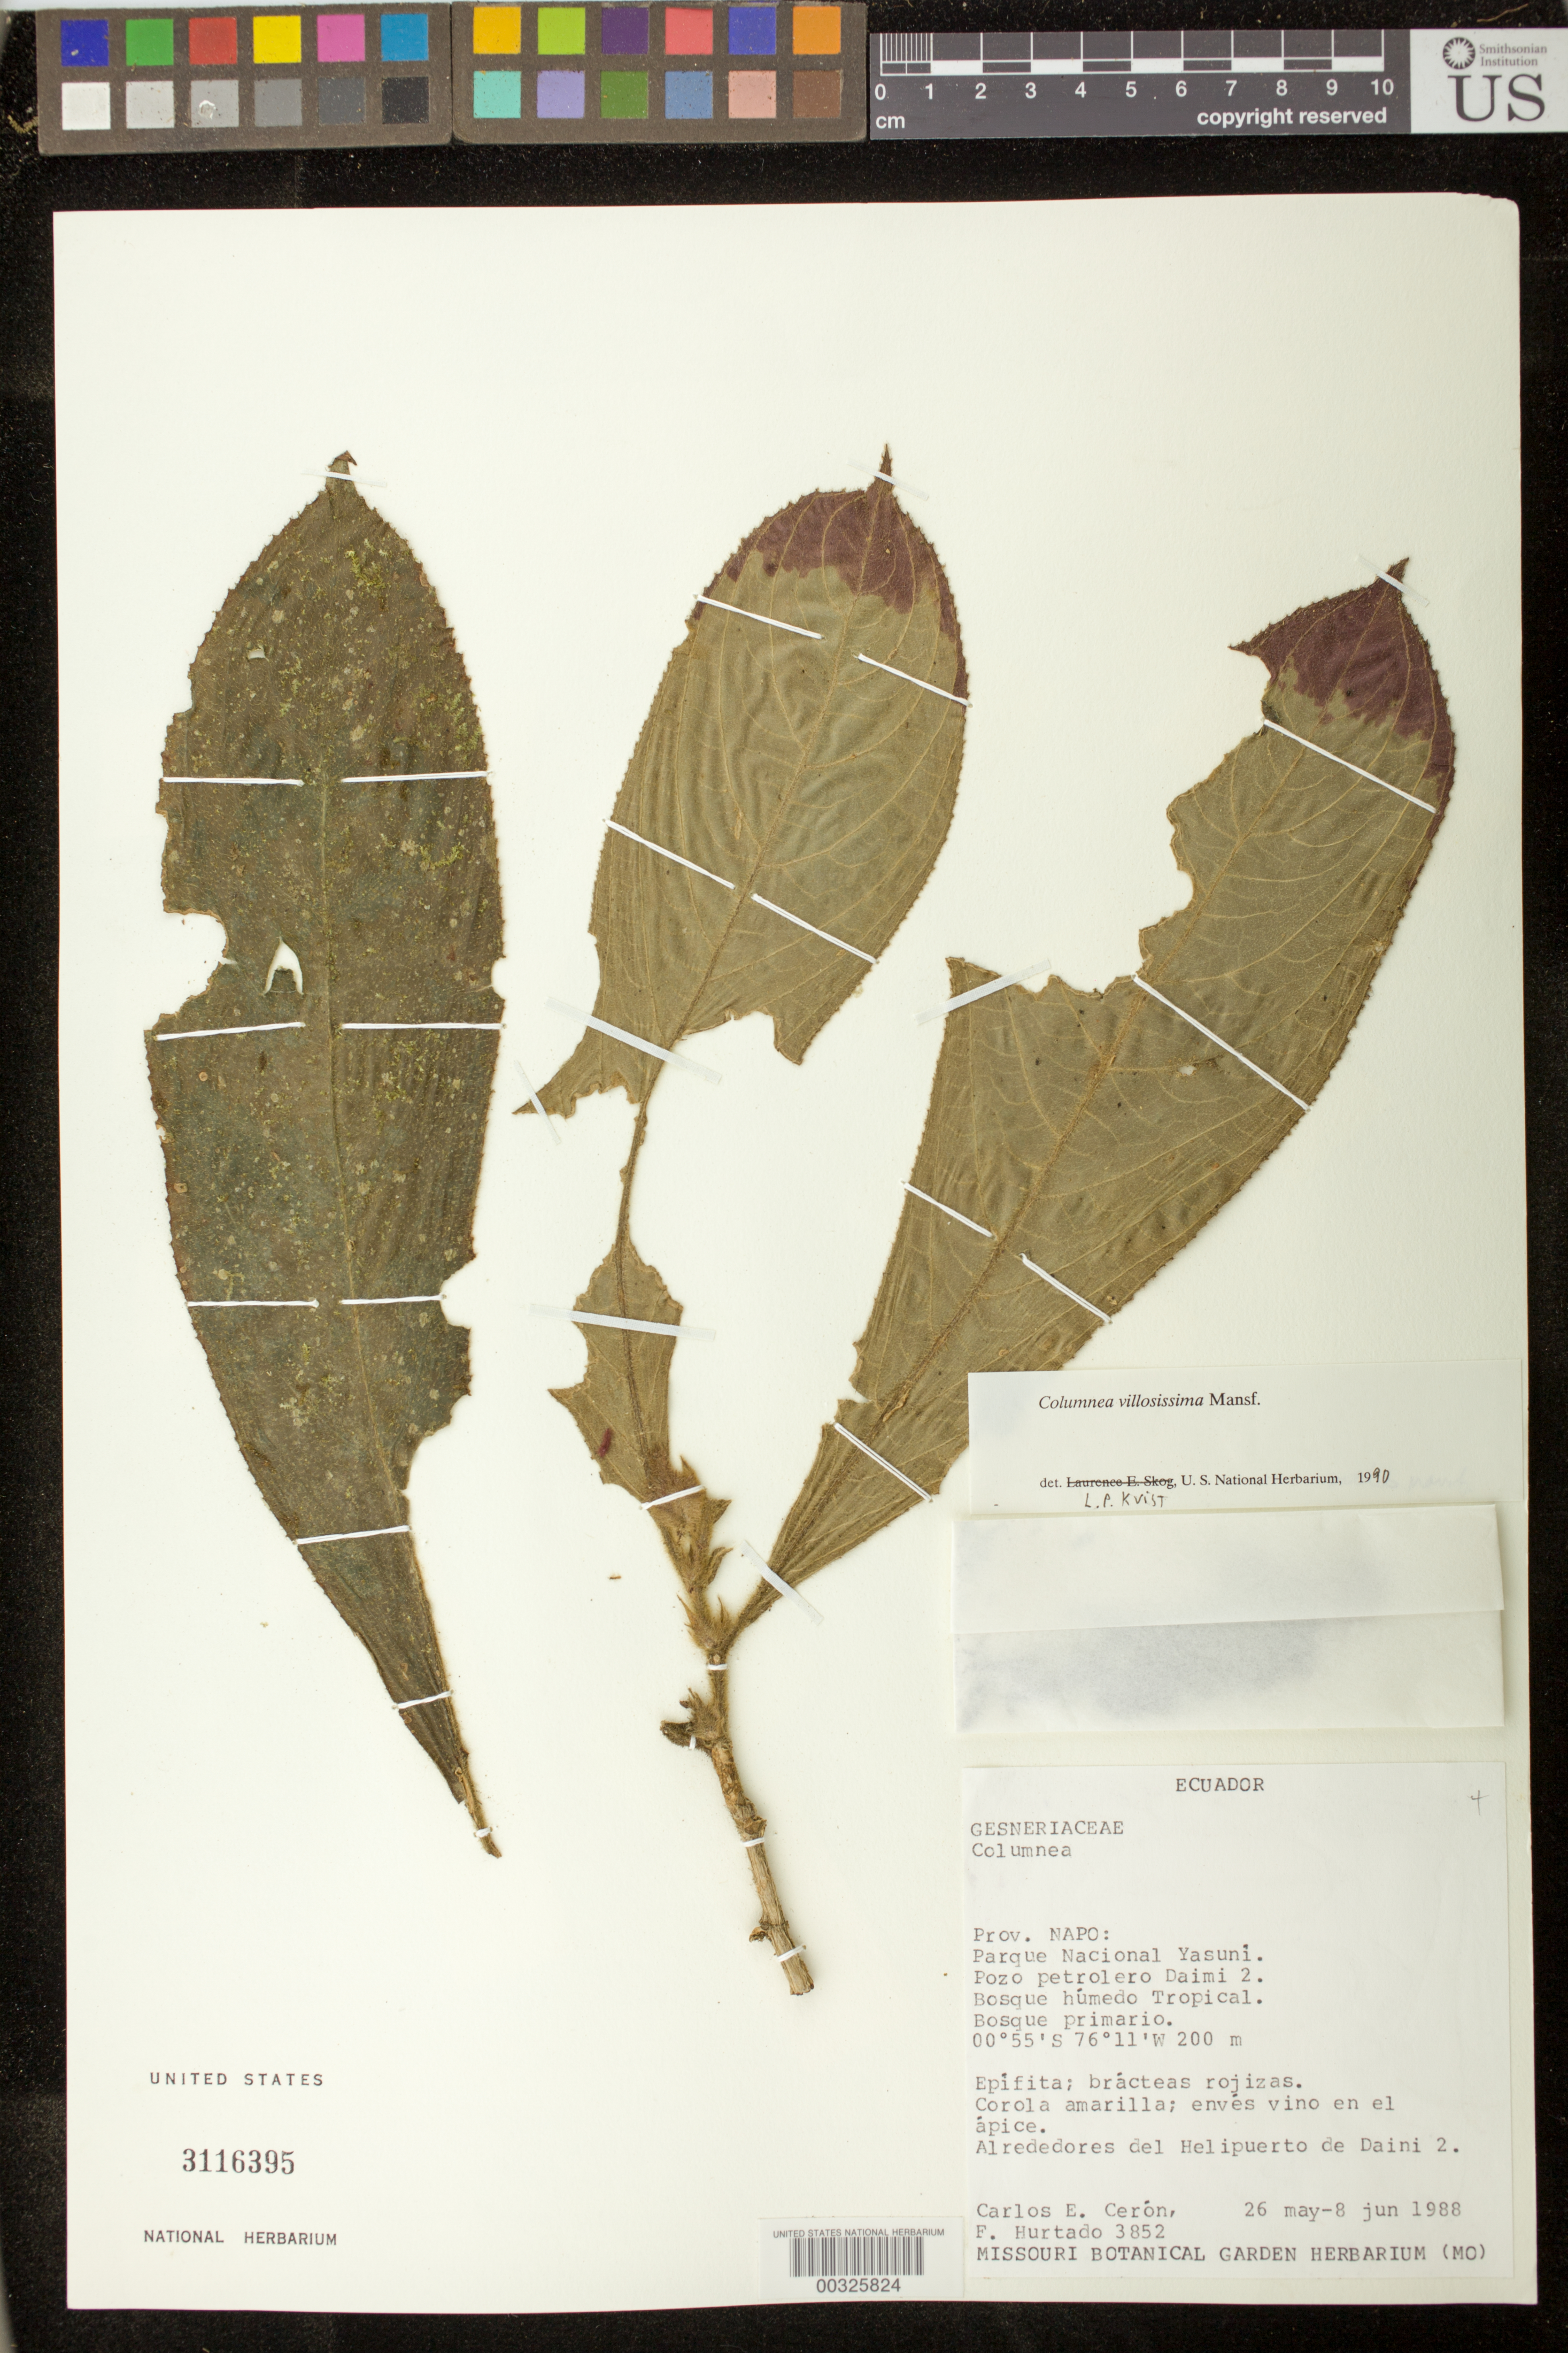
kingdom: Plantae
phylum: Tracheophyta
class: Magnoliopsida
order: Lamiales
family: Gesneriaceae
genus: Columnea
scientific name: Columnea villosissima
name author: Mansf.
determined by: Clark, J. L., (SEL), The Marie Selby Botanical Garden (UNITED STATES)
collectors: C. E. Cerón M. & F. Hurtado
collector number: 3852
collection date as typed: May-Jun 1988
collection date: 1988-05/1988-06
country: Ecuador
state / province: Napo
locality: Parque Nacional Yasuni, Daimi petroleum well 2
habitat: Humid tropical forest, primary forest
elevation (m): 200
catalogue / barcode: US 3116395